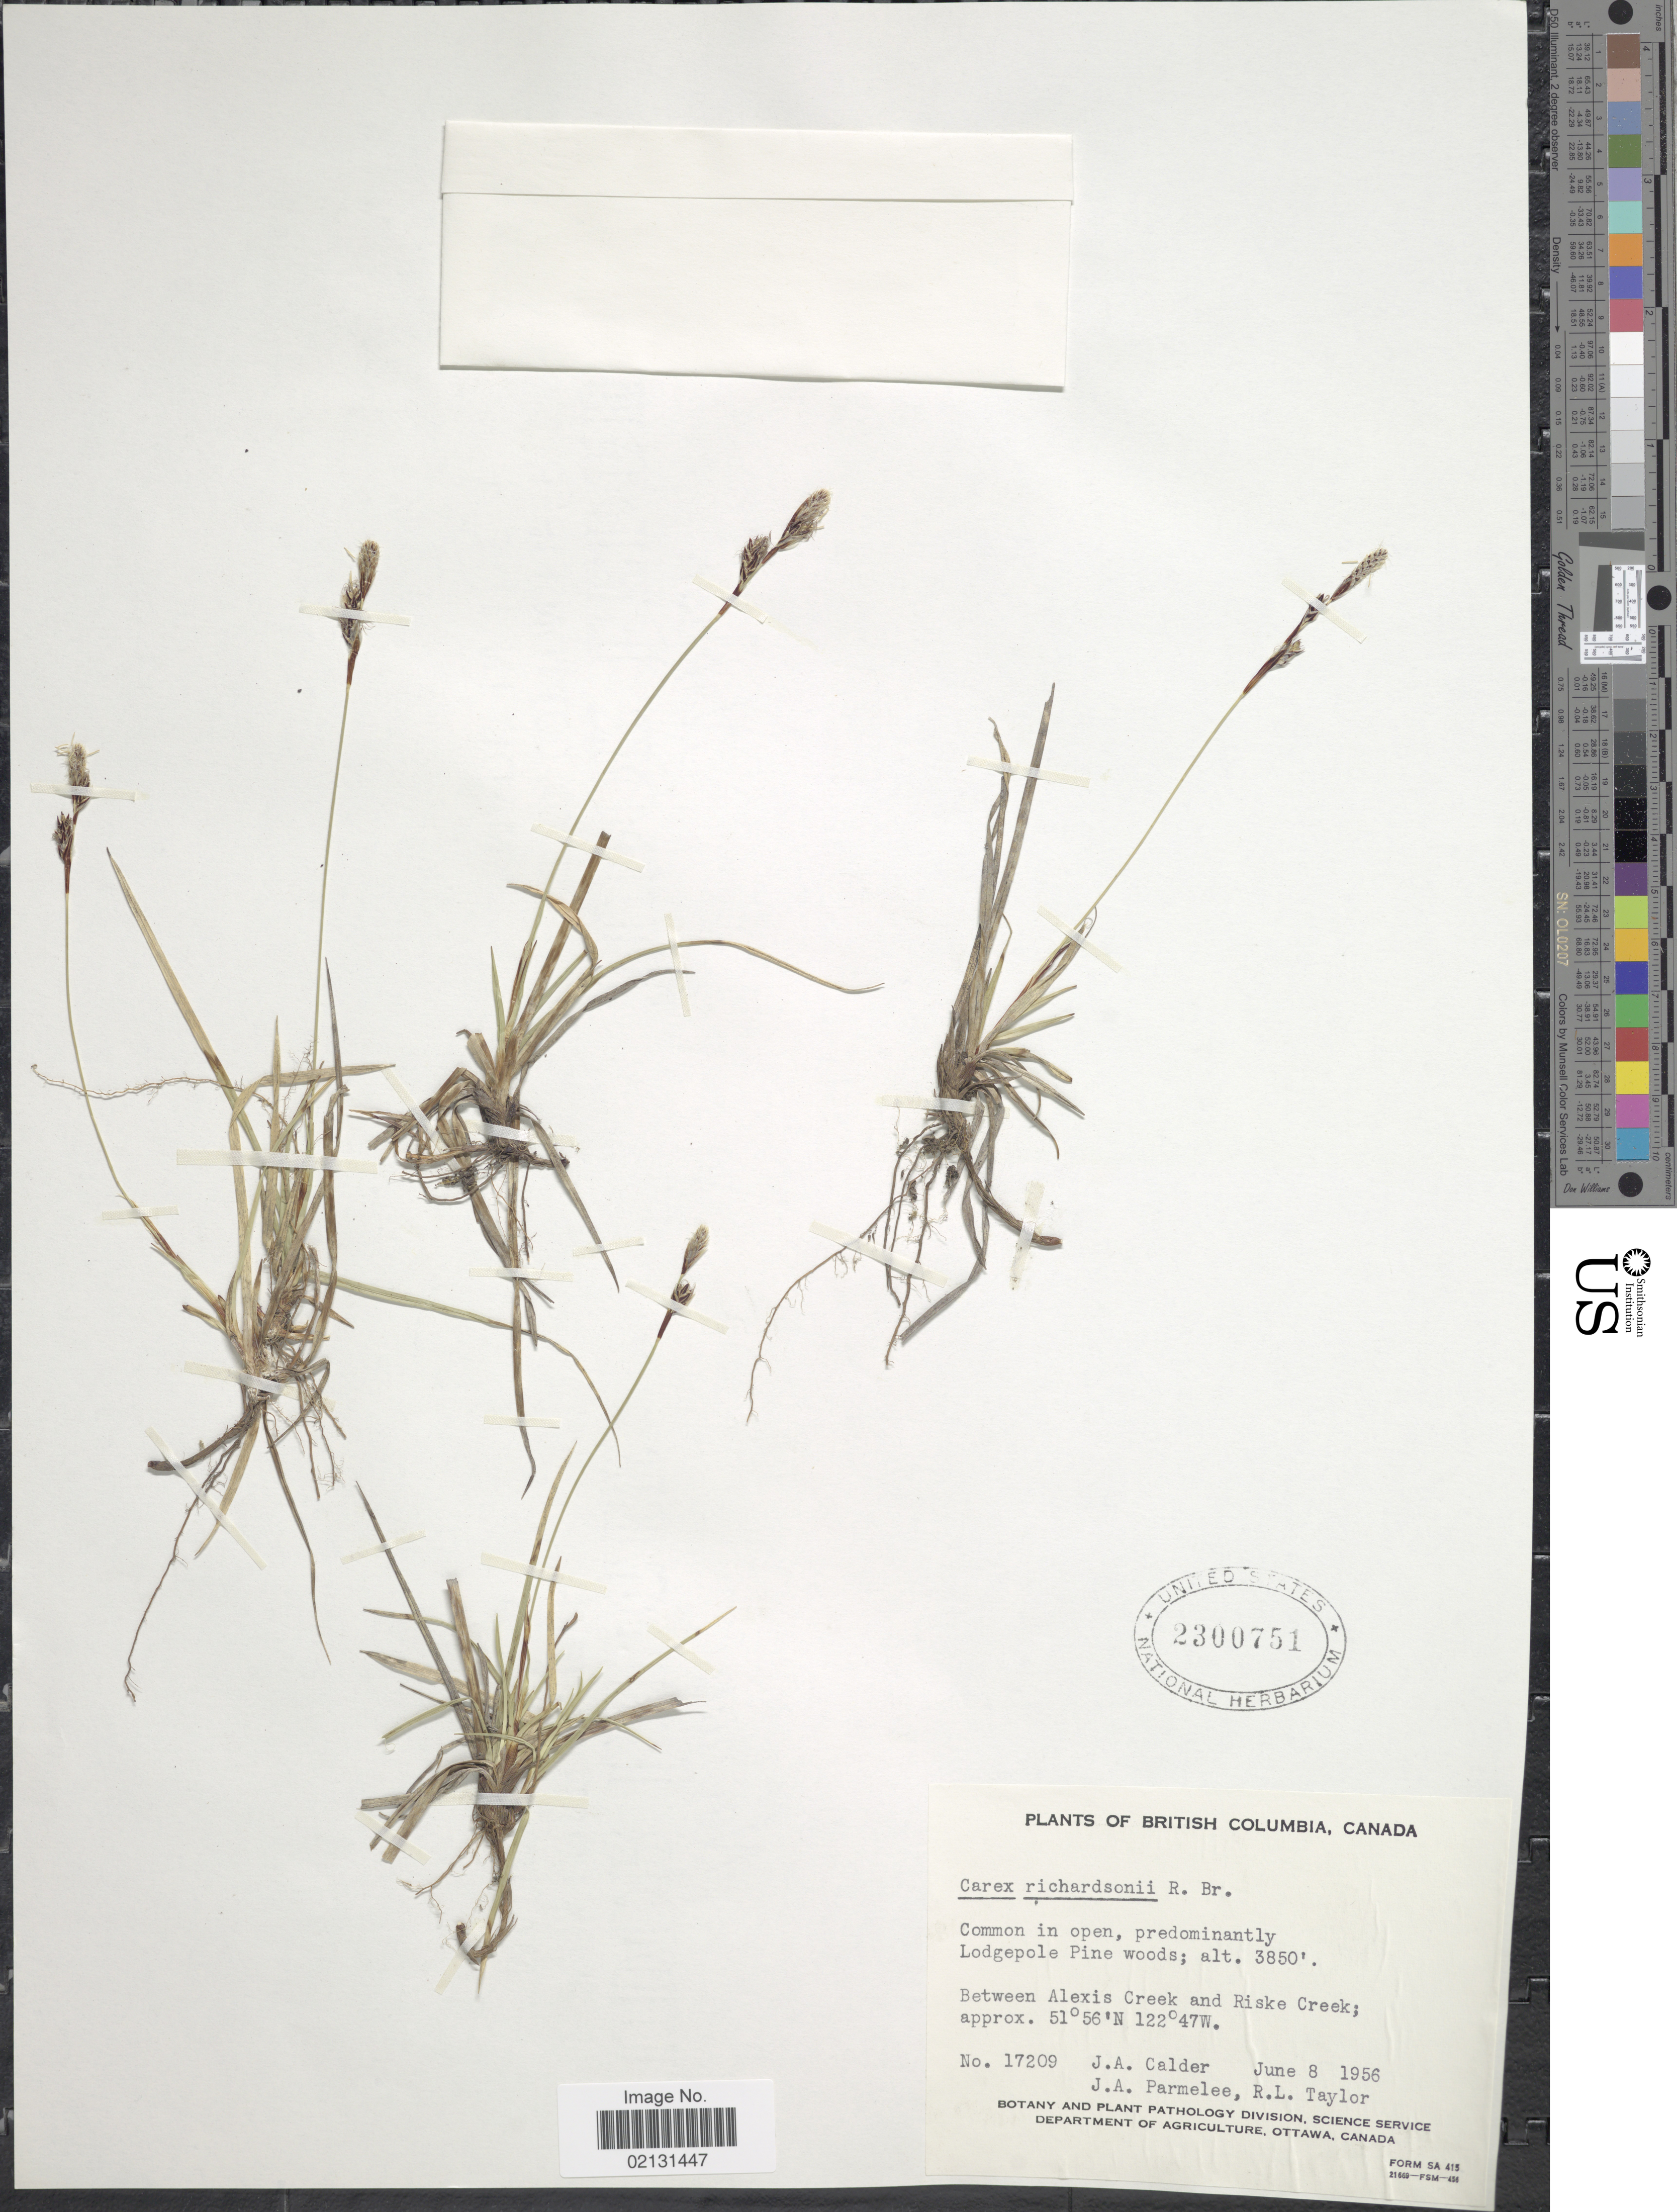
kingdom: Plantae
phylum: Tracheophyta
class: Liliopsida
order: Poales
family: Cyperaceae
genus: Carex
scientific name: Carex richardsonii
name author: R. Br.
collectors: J. A. Calder, J. A. Parmelee & R. Taylor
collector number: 17209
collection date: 1956-06-08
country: Canada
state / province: British Columbia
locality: Lodgepole Pine woods, Between Alexis Creek and Riske Creek.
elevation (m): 1173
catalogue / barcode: US 2300751